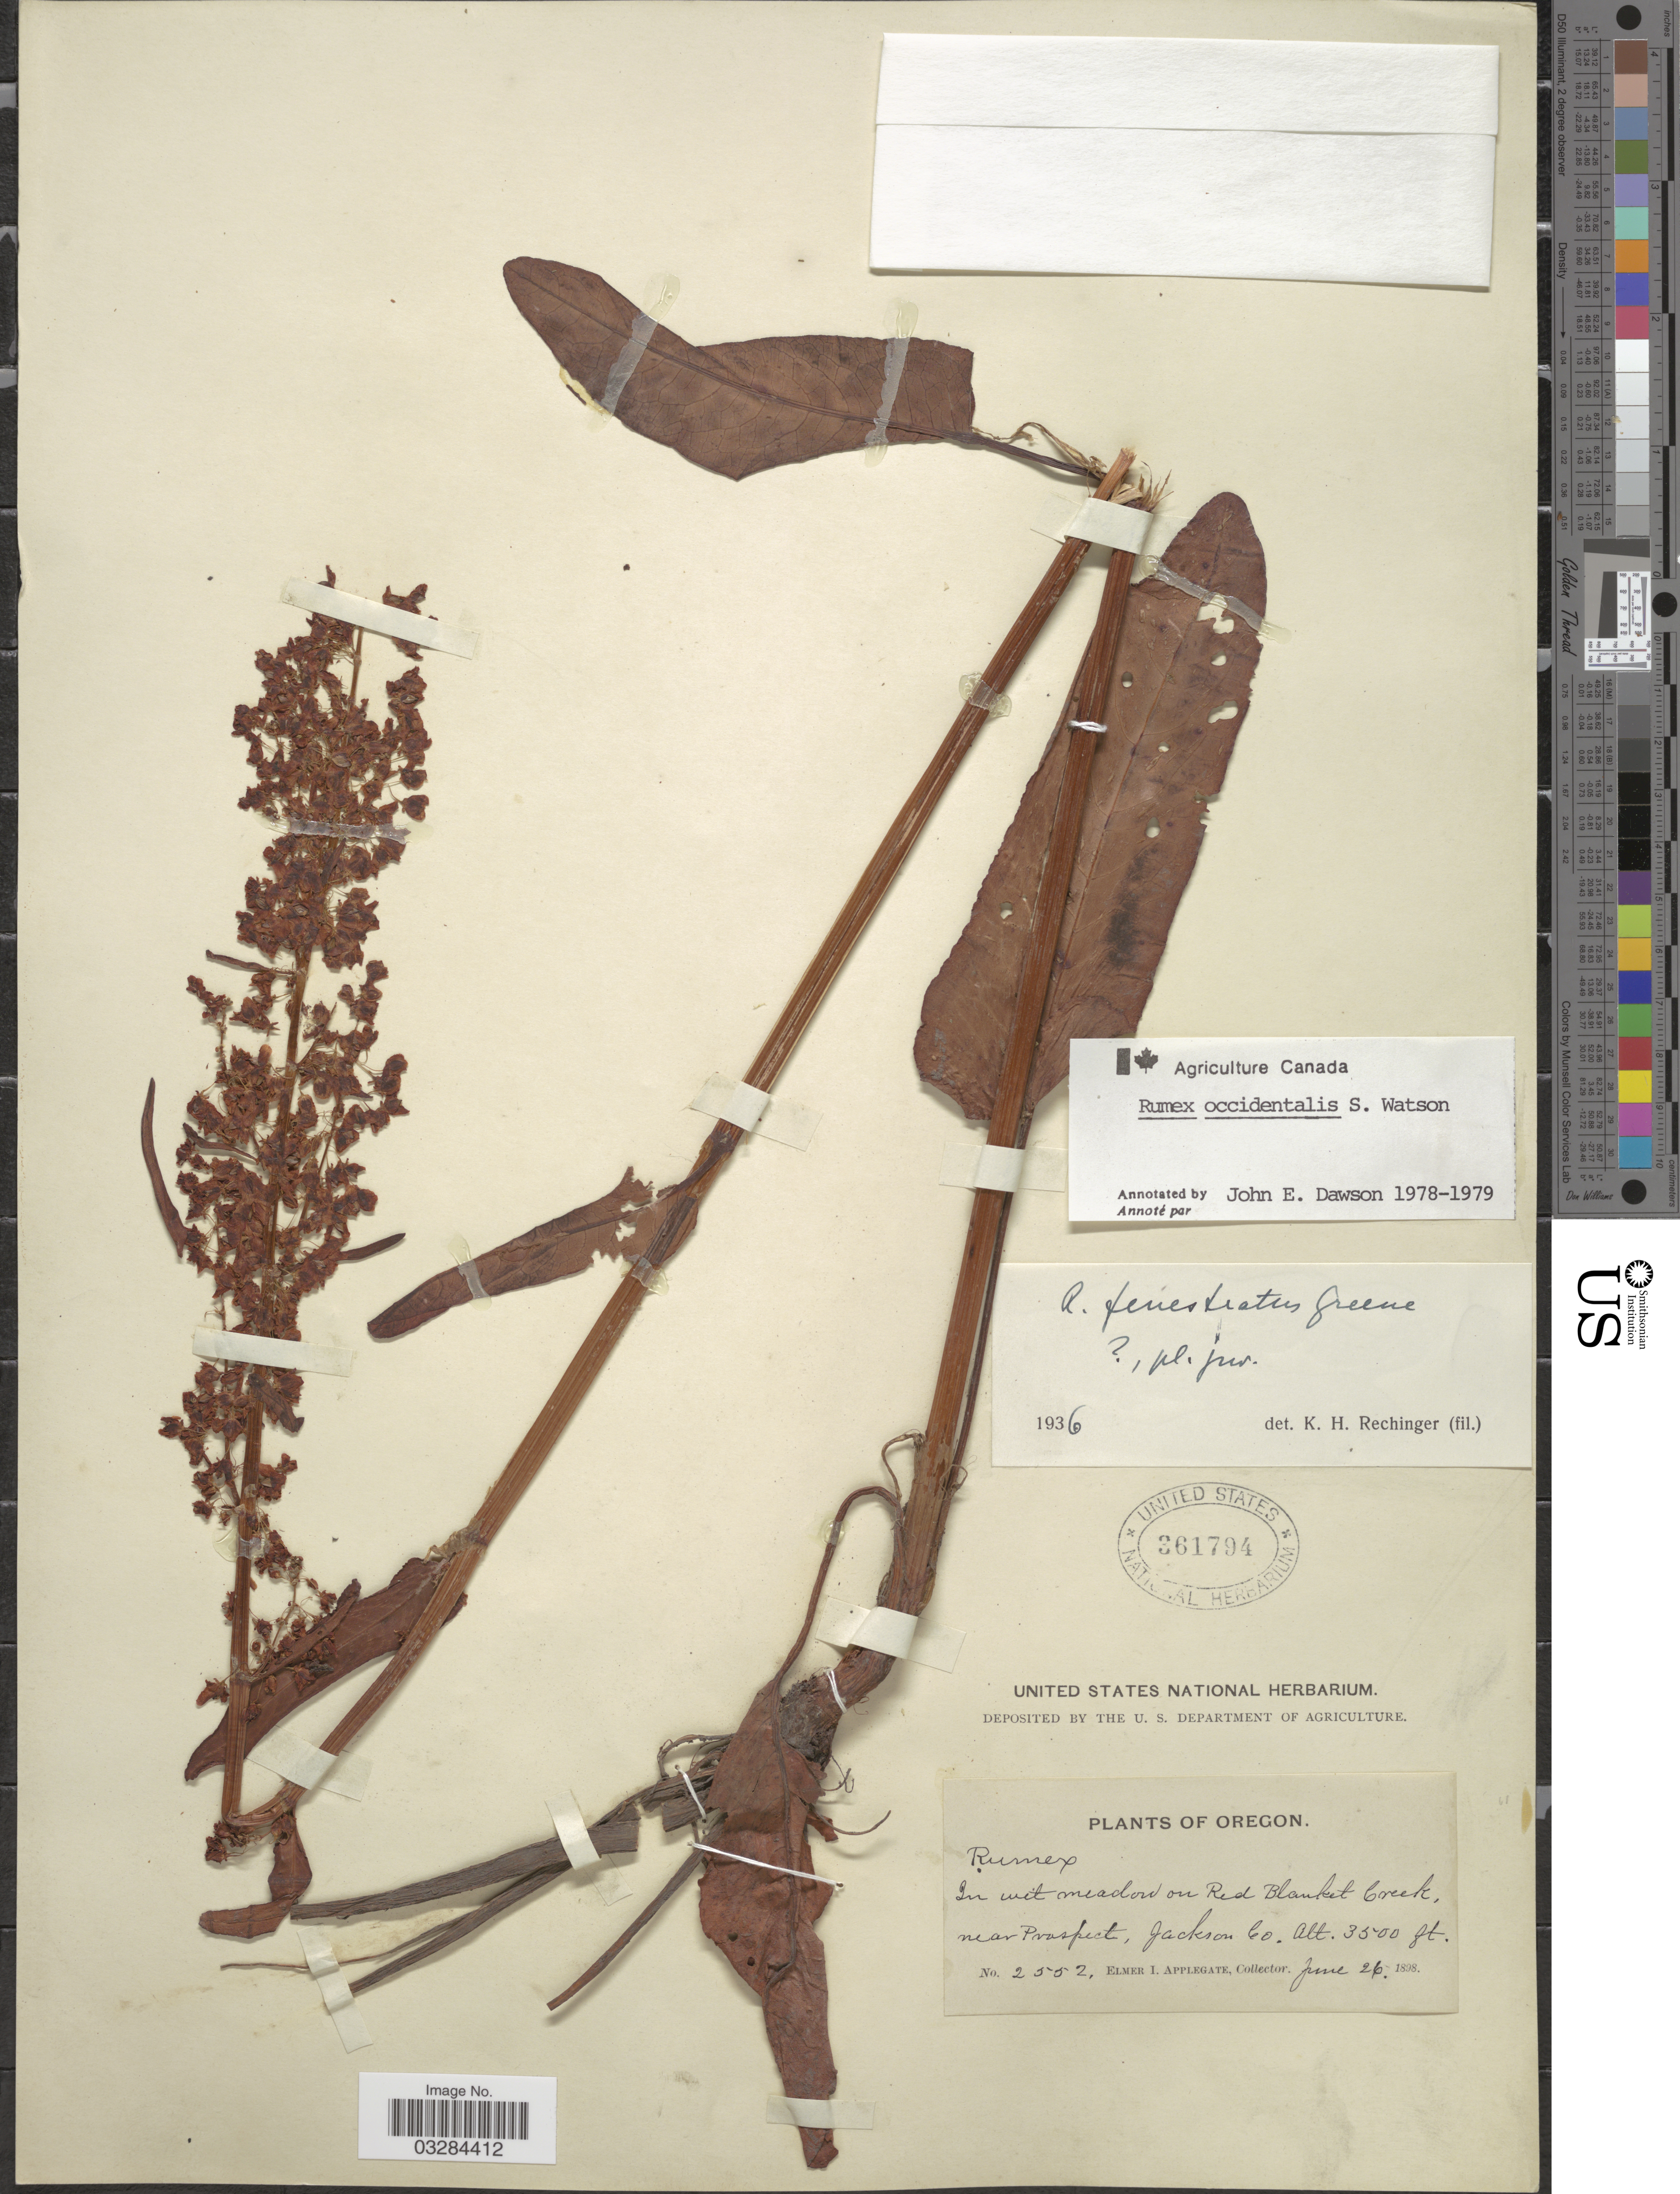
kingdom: Plantae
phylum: Tracheophyta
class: Magnoliopsida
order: Caryophyllales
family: Polygonaceae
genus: Rumex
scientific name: Rumex occidentalis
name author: S. Watson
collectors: E. I. Applegate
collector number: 2552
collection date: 1898-06-26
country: United States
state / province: Oregon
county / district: Jackson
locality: In wet meadow on Red Blanket Creek, near Prospect, Jackson Co.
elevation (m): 1067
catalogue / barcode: US 361794